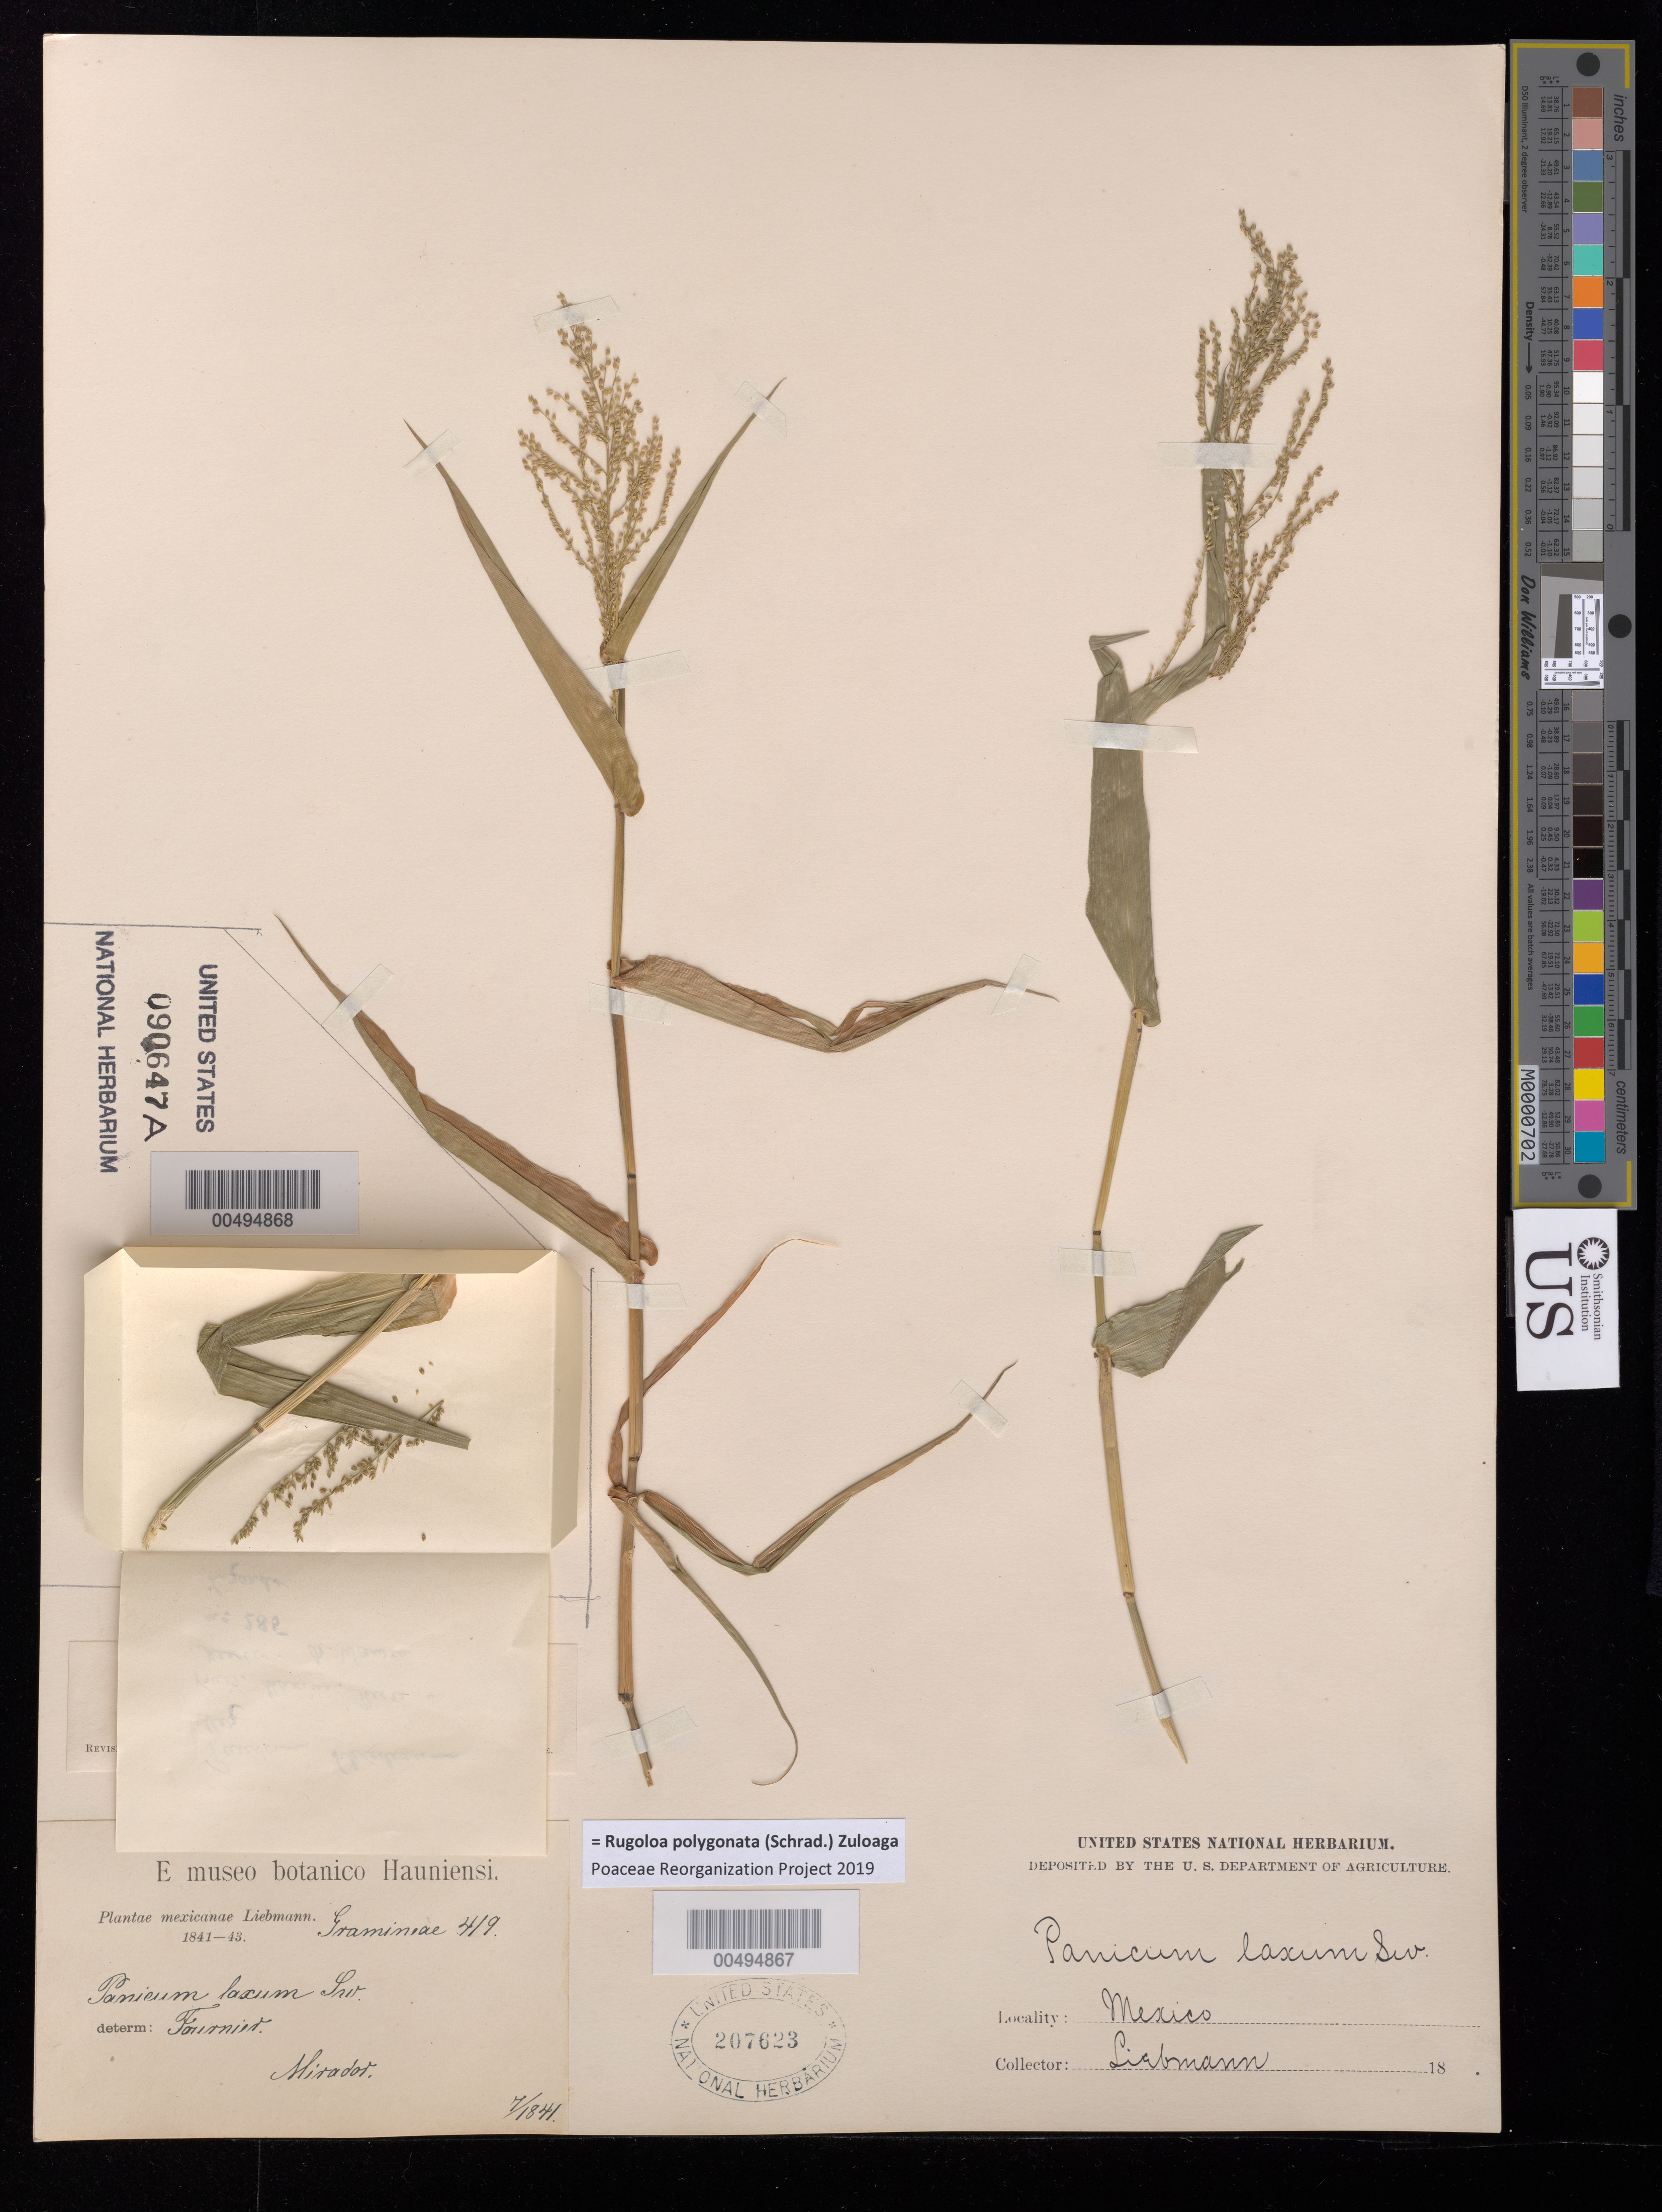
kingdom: Plantae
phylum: Tracheophyta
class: Liliopsida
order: Poales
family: Poaceae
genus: Panicum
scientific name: Panicum boliviense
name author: Hack.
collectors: H. Wawra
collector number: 285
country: Mexico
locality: Kais. Maxim. Reire u. Mexico, Lizardo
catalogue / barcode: US 90647A